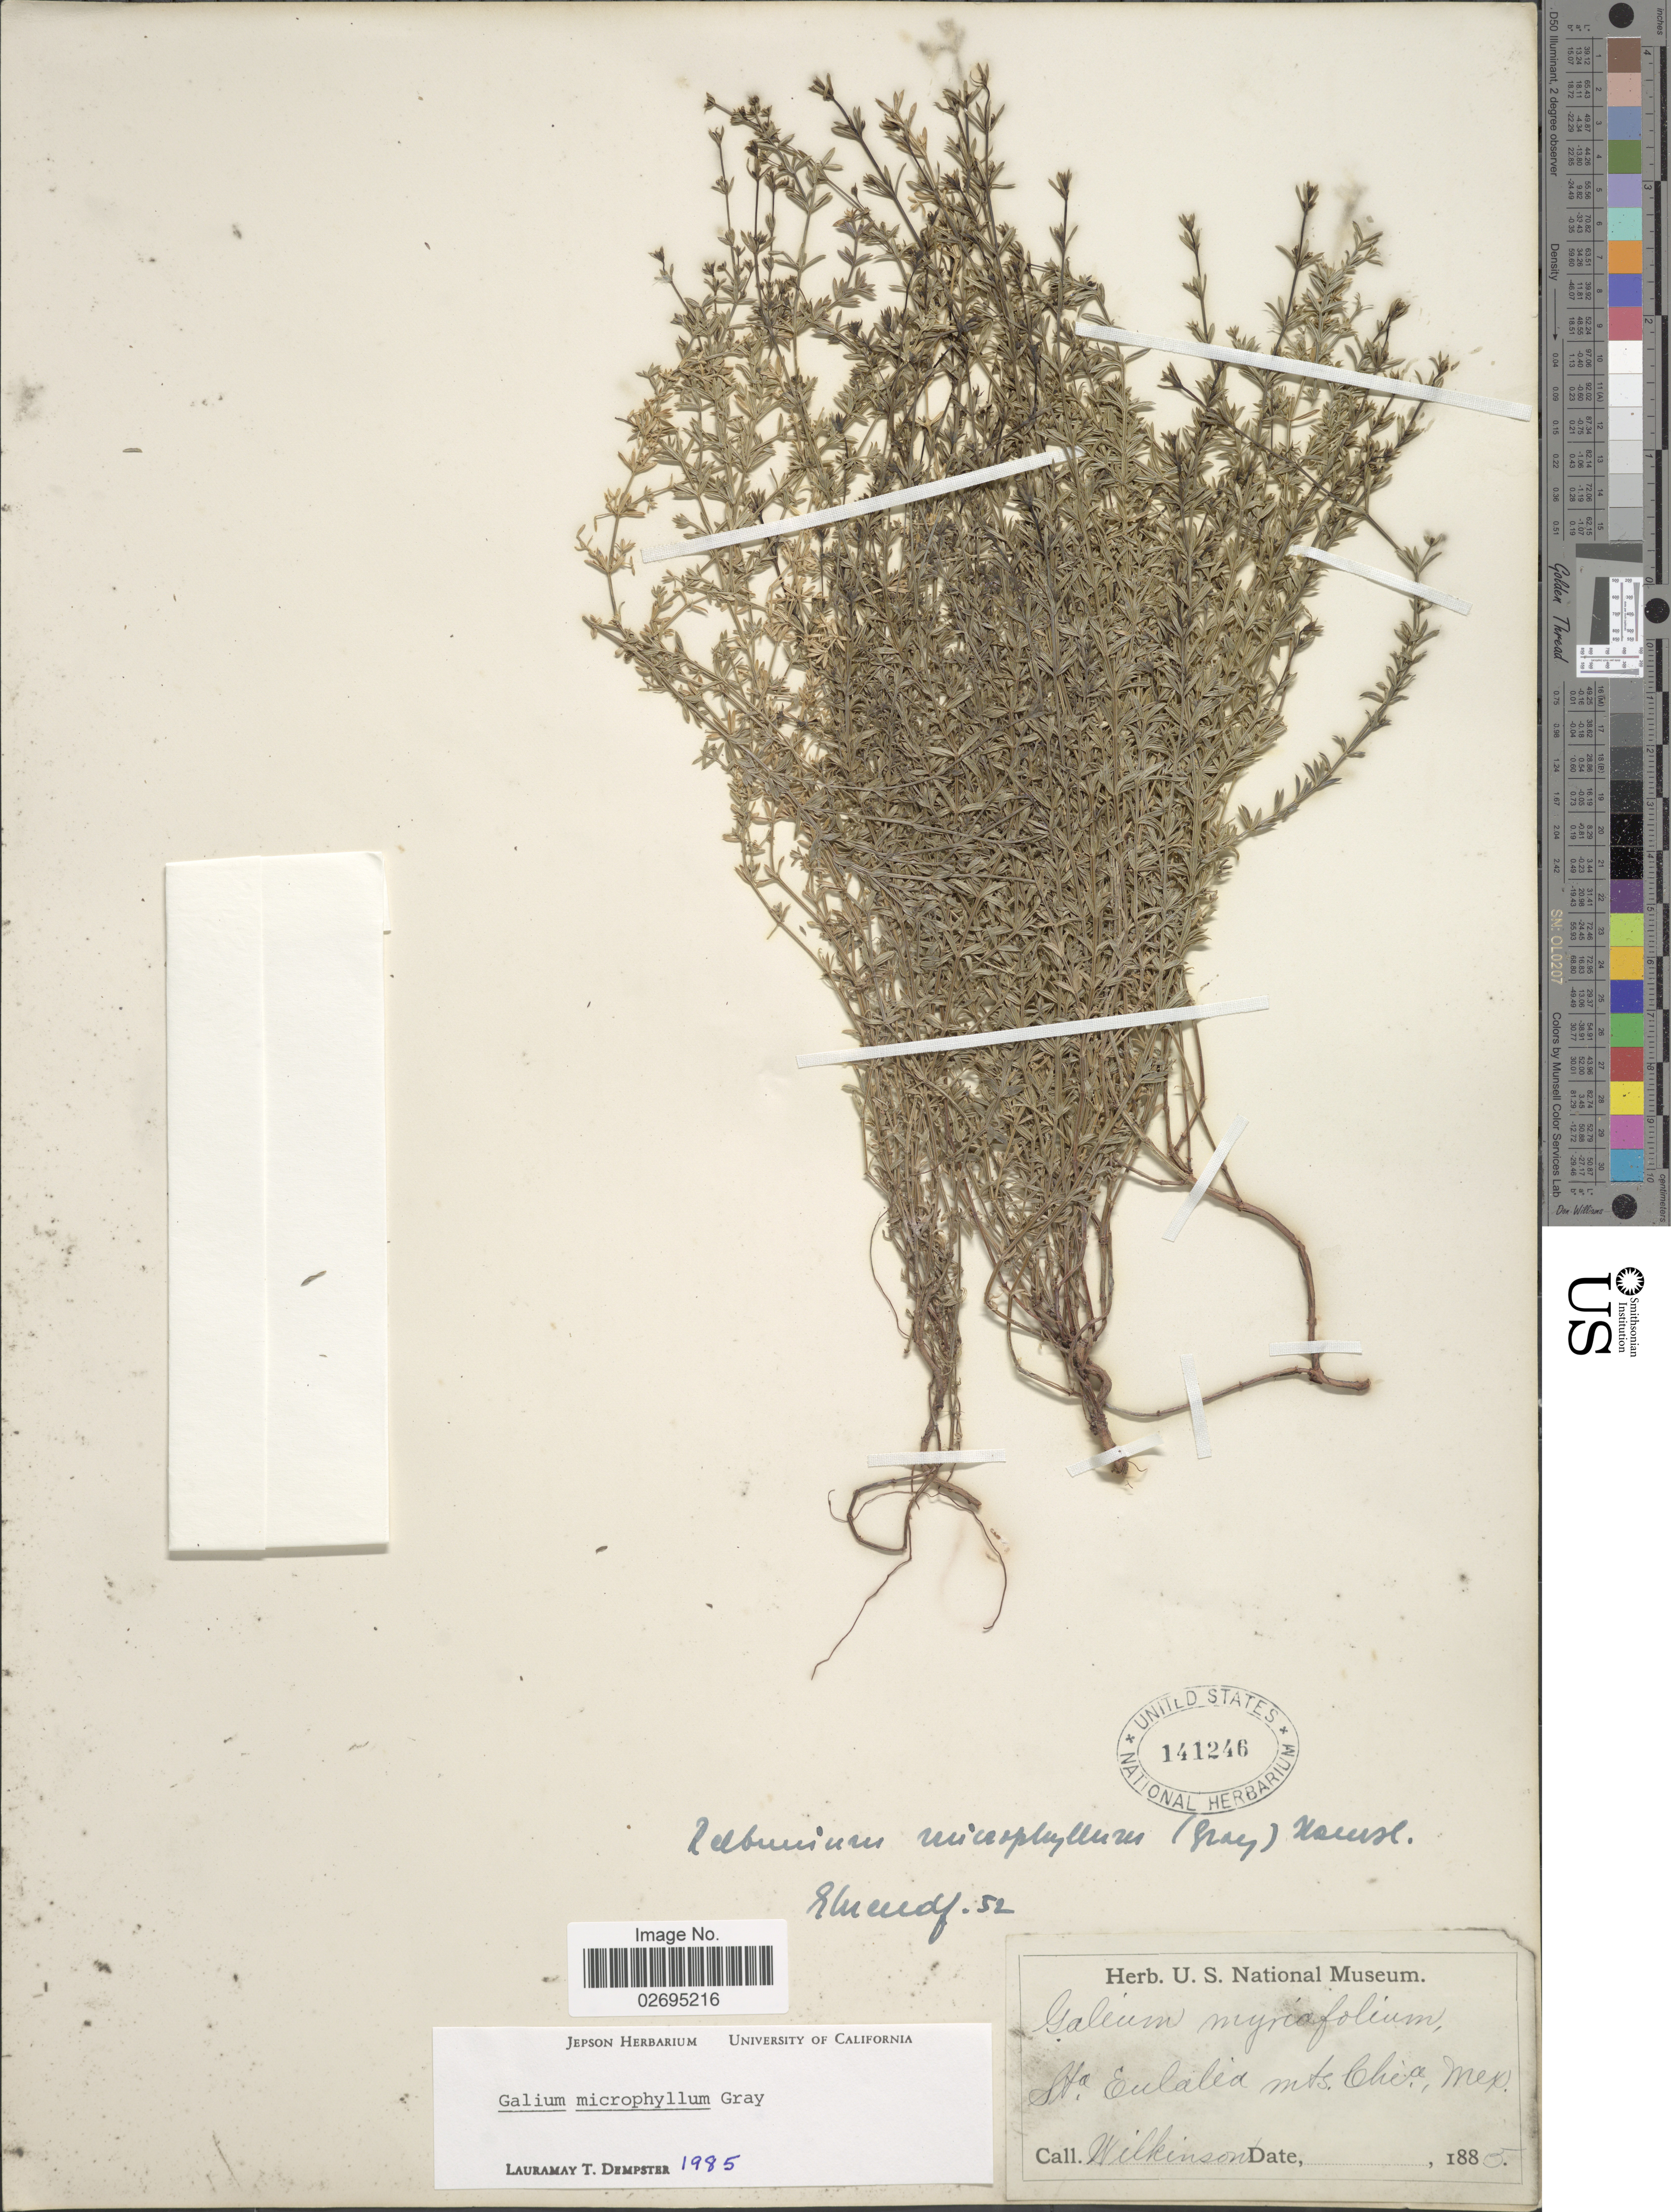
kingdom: Plantae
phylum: Tracheophyta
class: Magnoliopsida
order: Gentianales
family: Rubiaceae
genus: Galium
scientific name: Galium microphyllum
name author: A. Gray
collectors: Wilkinson, --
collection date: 1885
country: Mexico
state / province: Coahuila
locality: Sta. Eulalia Mts.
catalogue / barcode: US 141246